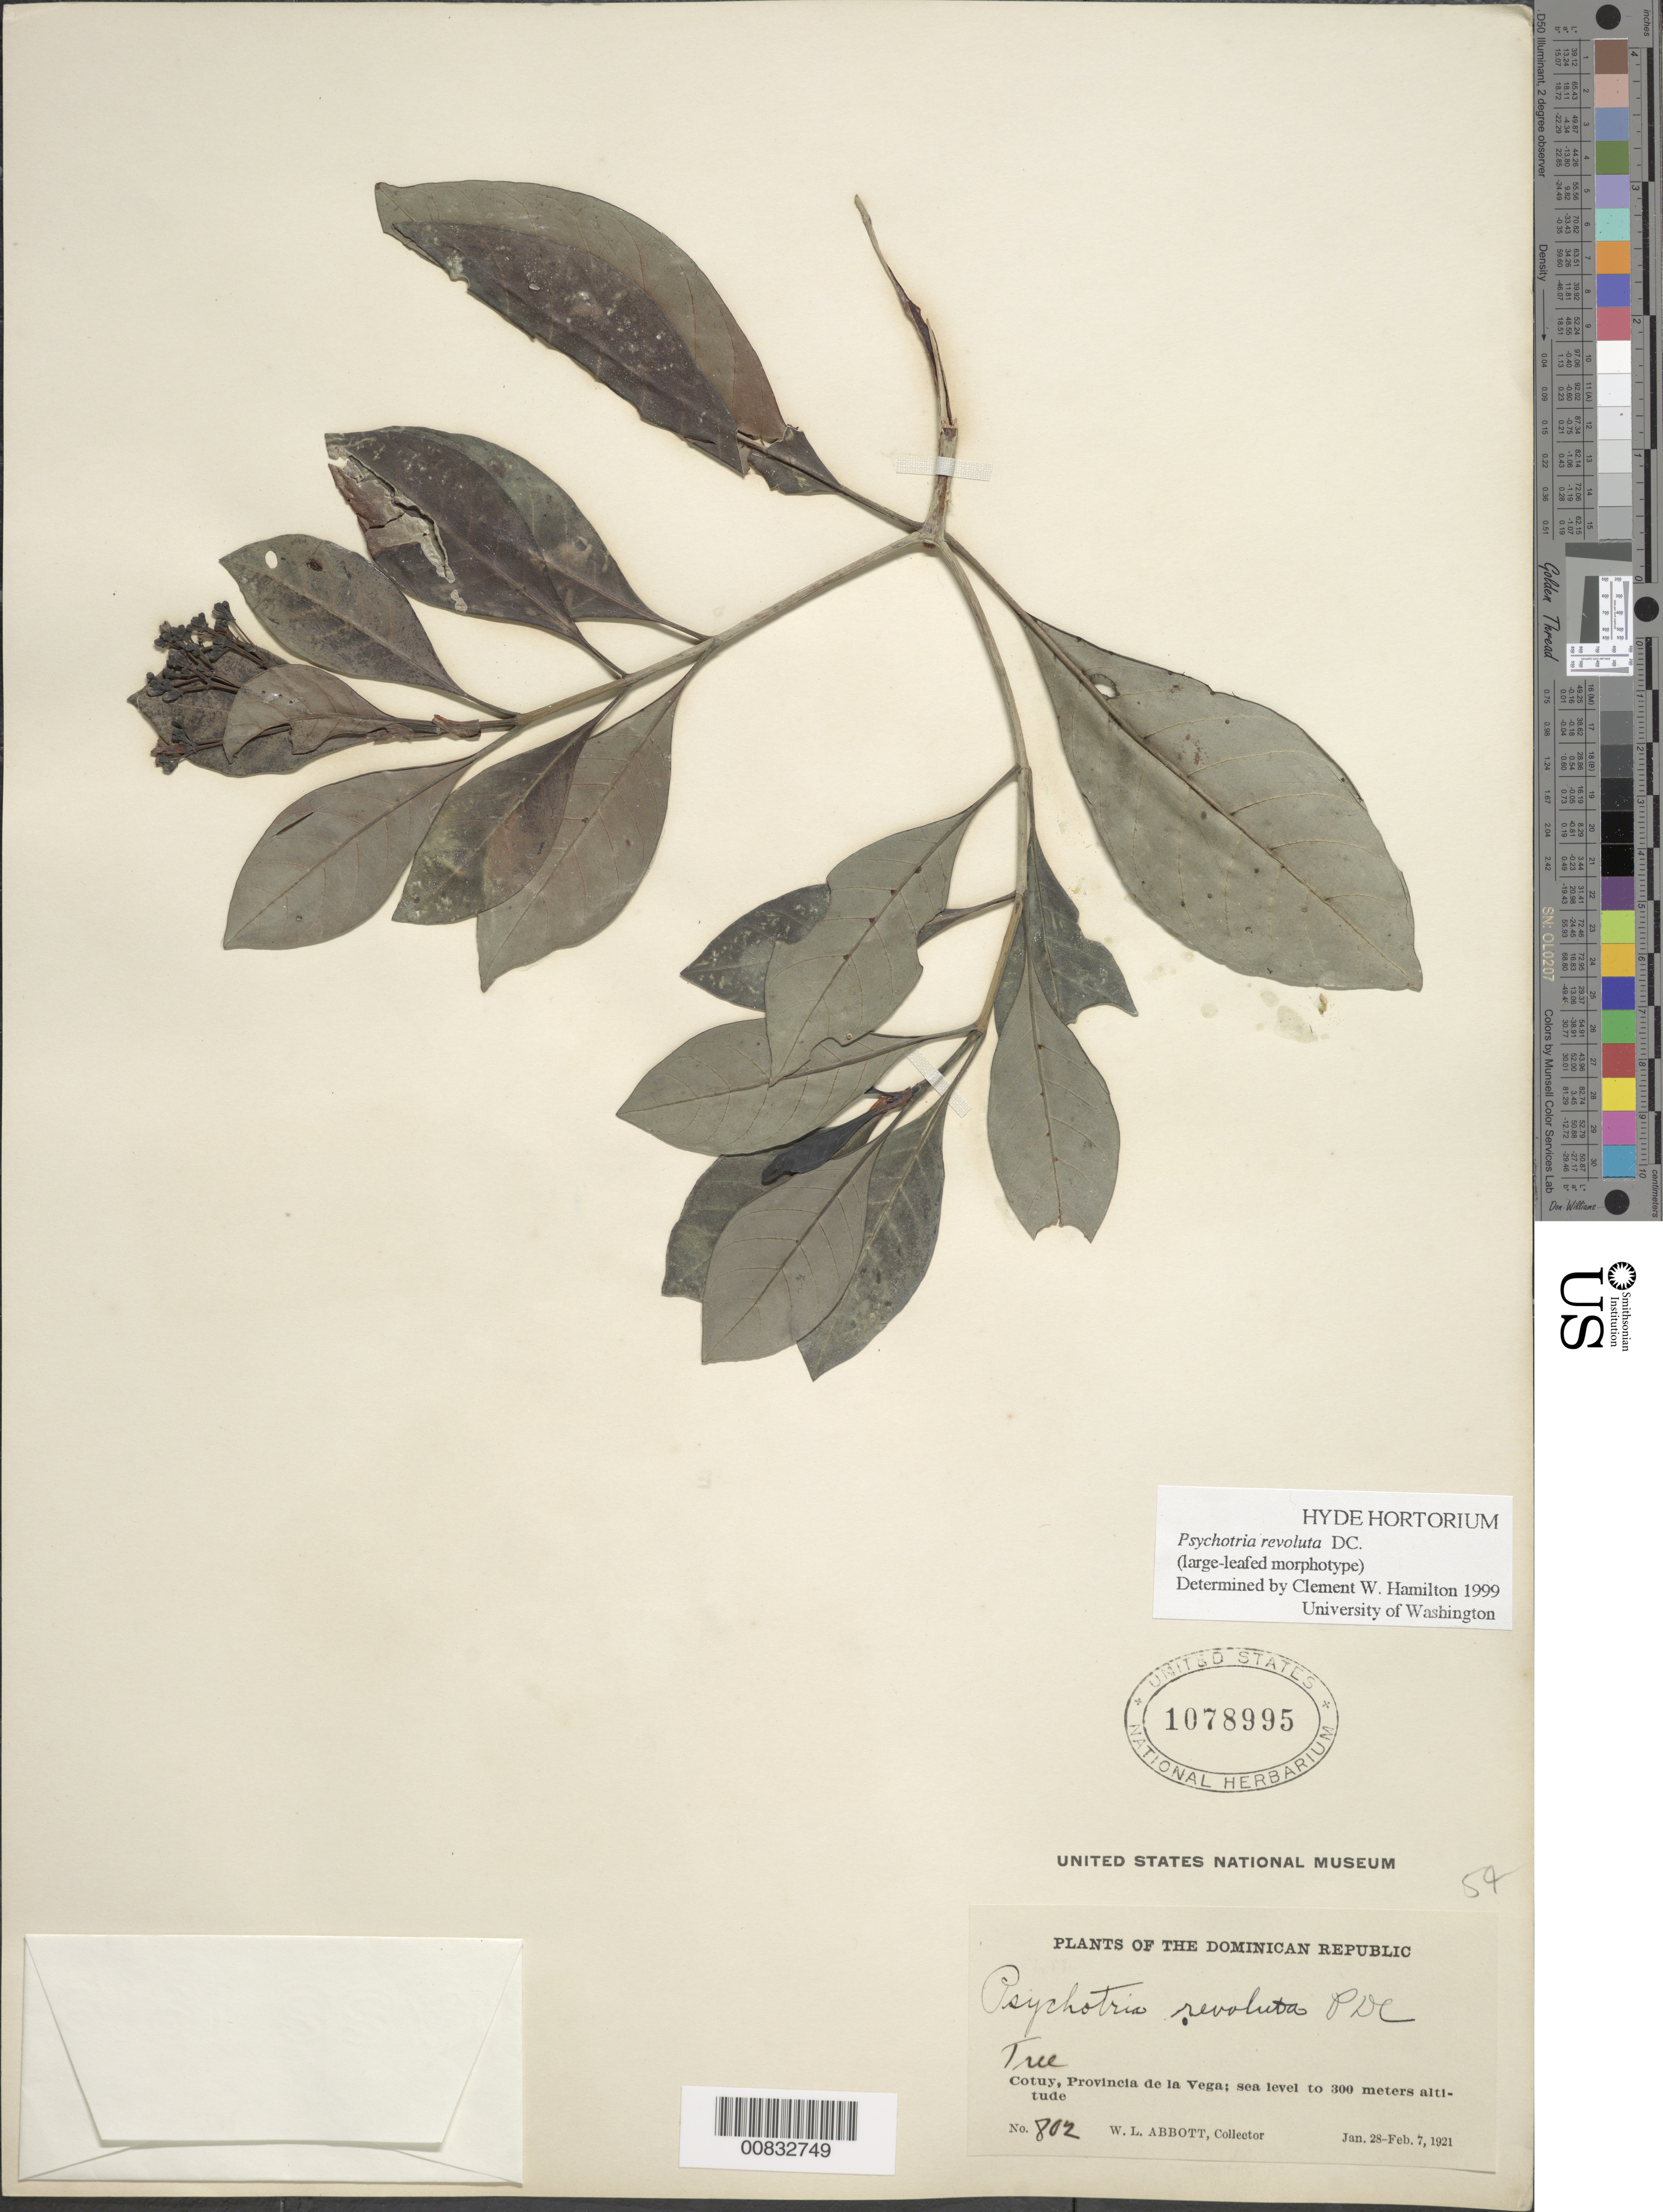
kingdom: Plantae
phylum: Tracheophyta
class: Magnoliopsida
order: Gentianales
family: Rubiaceae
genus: Psychotria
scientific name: Psychotria revoluta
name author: DC.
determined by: Hamilton, C. W.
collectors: W. L. Abbott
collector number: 802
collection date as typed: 28 Jan 1921 to 07 Feb 1921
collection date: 1921-01-28/1921-02-07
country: Dominican Republic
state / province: La Vega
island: Hispaniola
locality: Cotuy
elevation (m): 0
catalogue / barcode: US 1078995